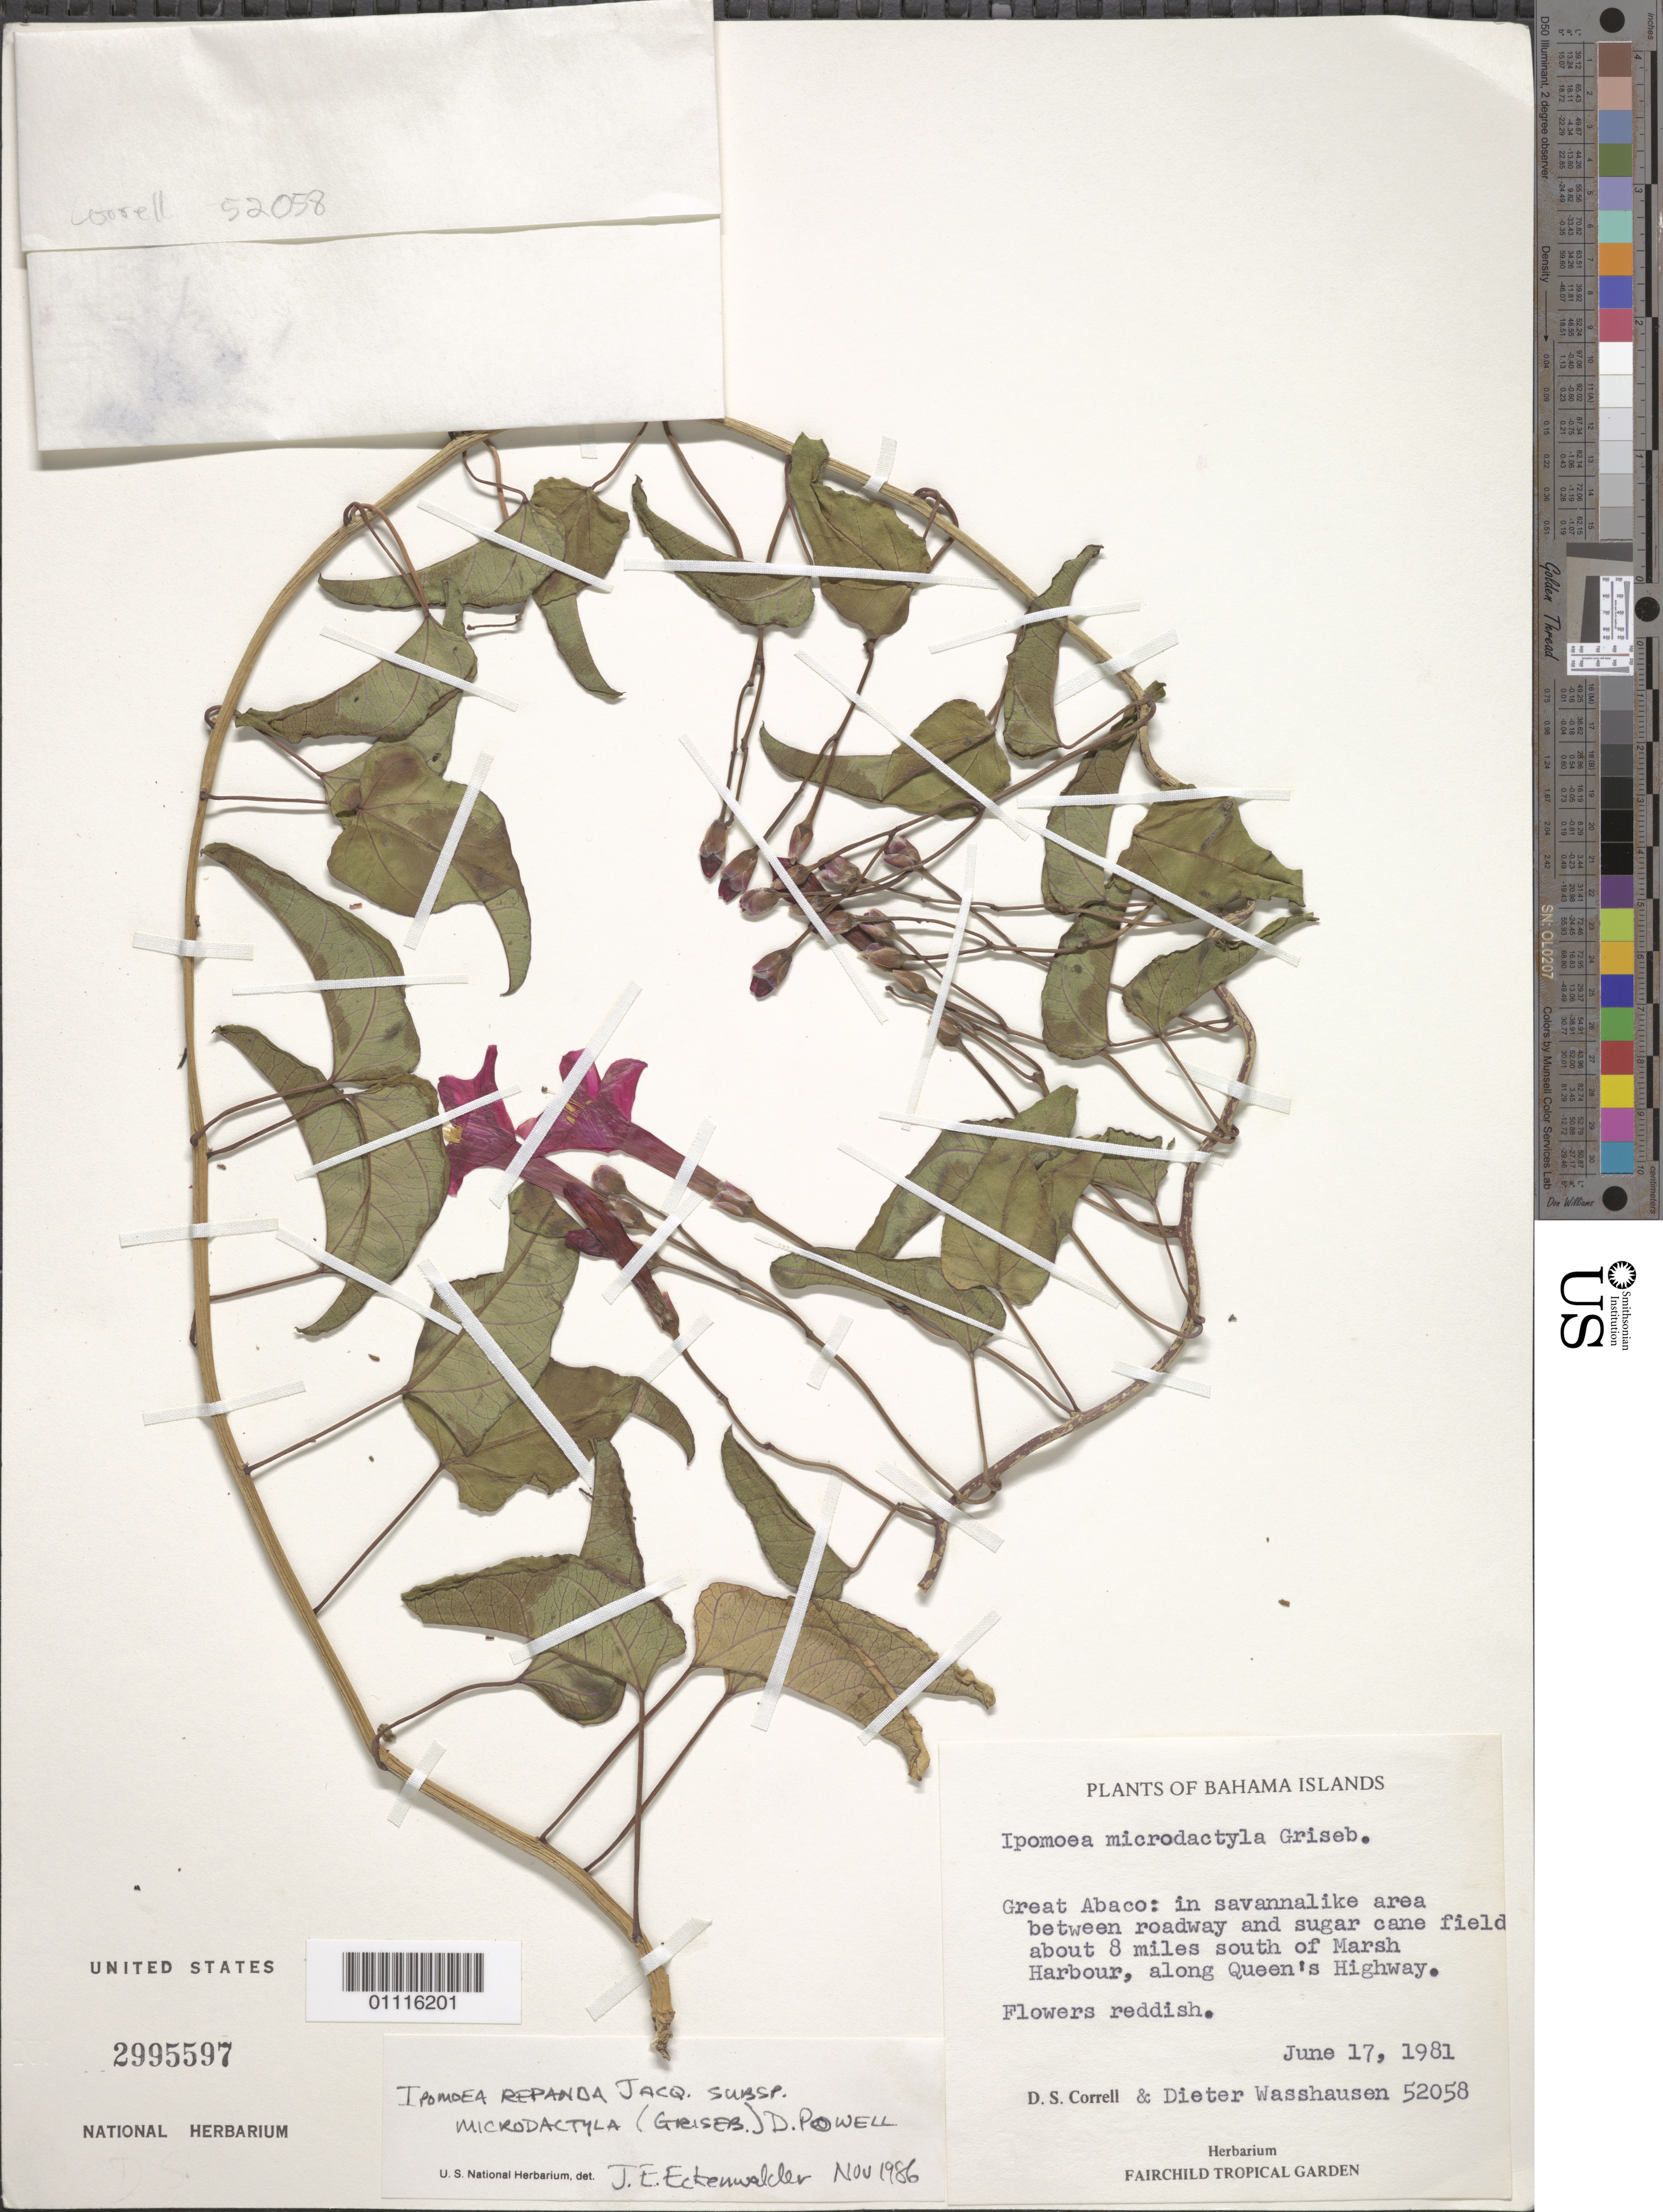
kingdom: Plantae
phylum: Tracheophyta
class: Magnoliopsida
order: Solanales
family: Convolvulaceae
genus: Ipomoea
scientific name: Ipomoea microdactyla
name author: Griseb.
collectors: D. S. Correll & D. C. Wasshausen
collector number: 52058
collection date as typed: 17 Jun 1981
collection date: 1981-06-17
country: Bahamas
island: Great Abaco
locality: In savannalike area between roadway and sugar cane field about 8 miles S of Marsh Harbour, along Queen's Highway.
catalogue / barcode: US 2995597